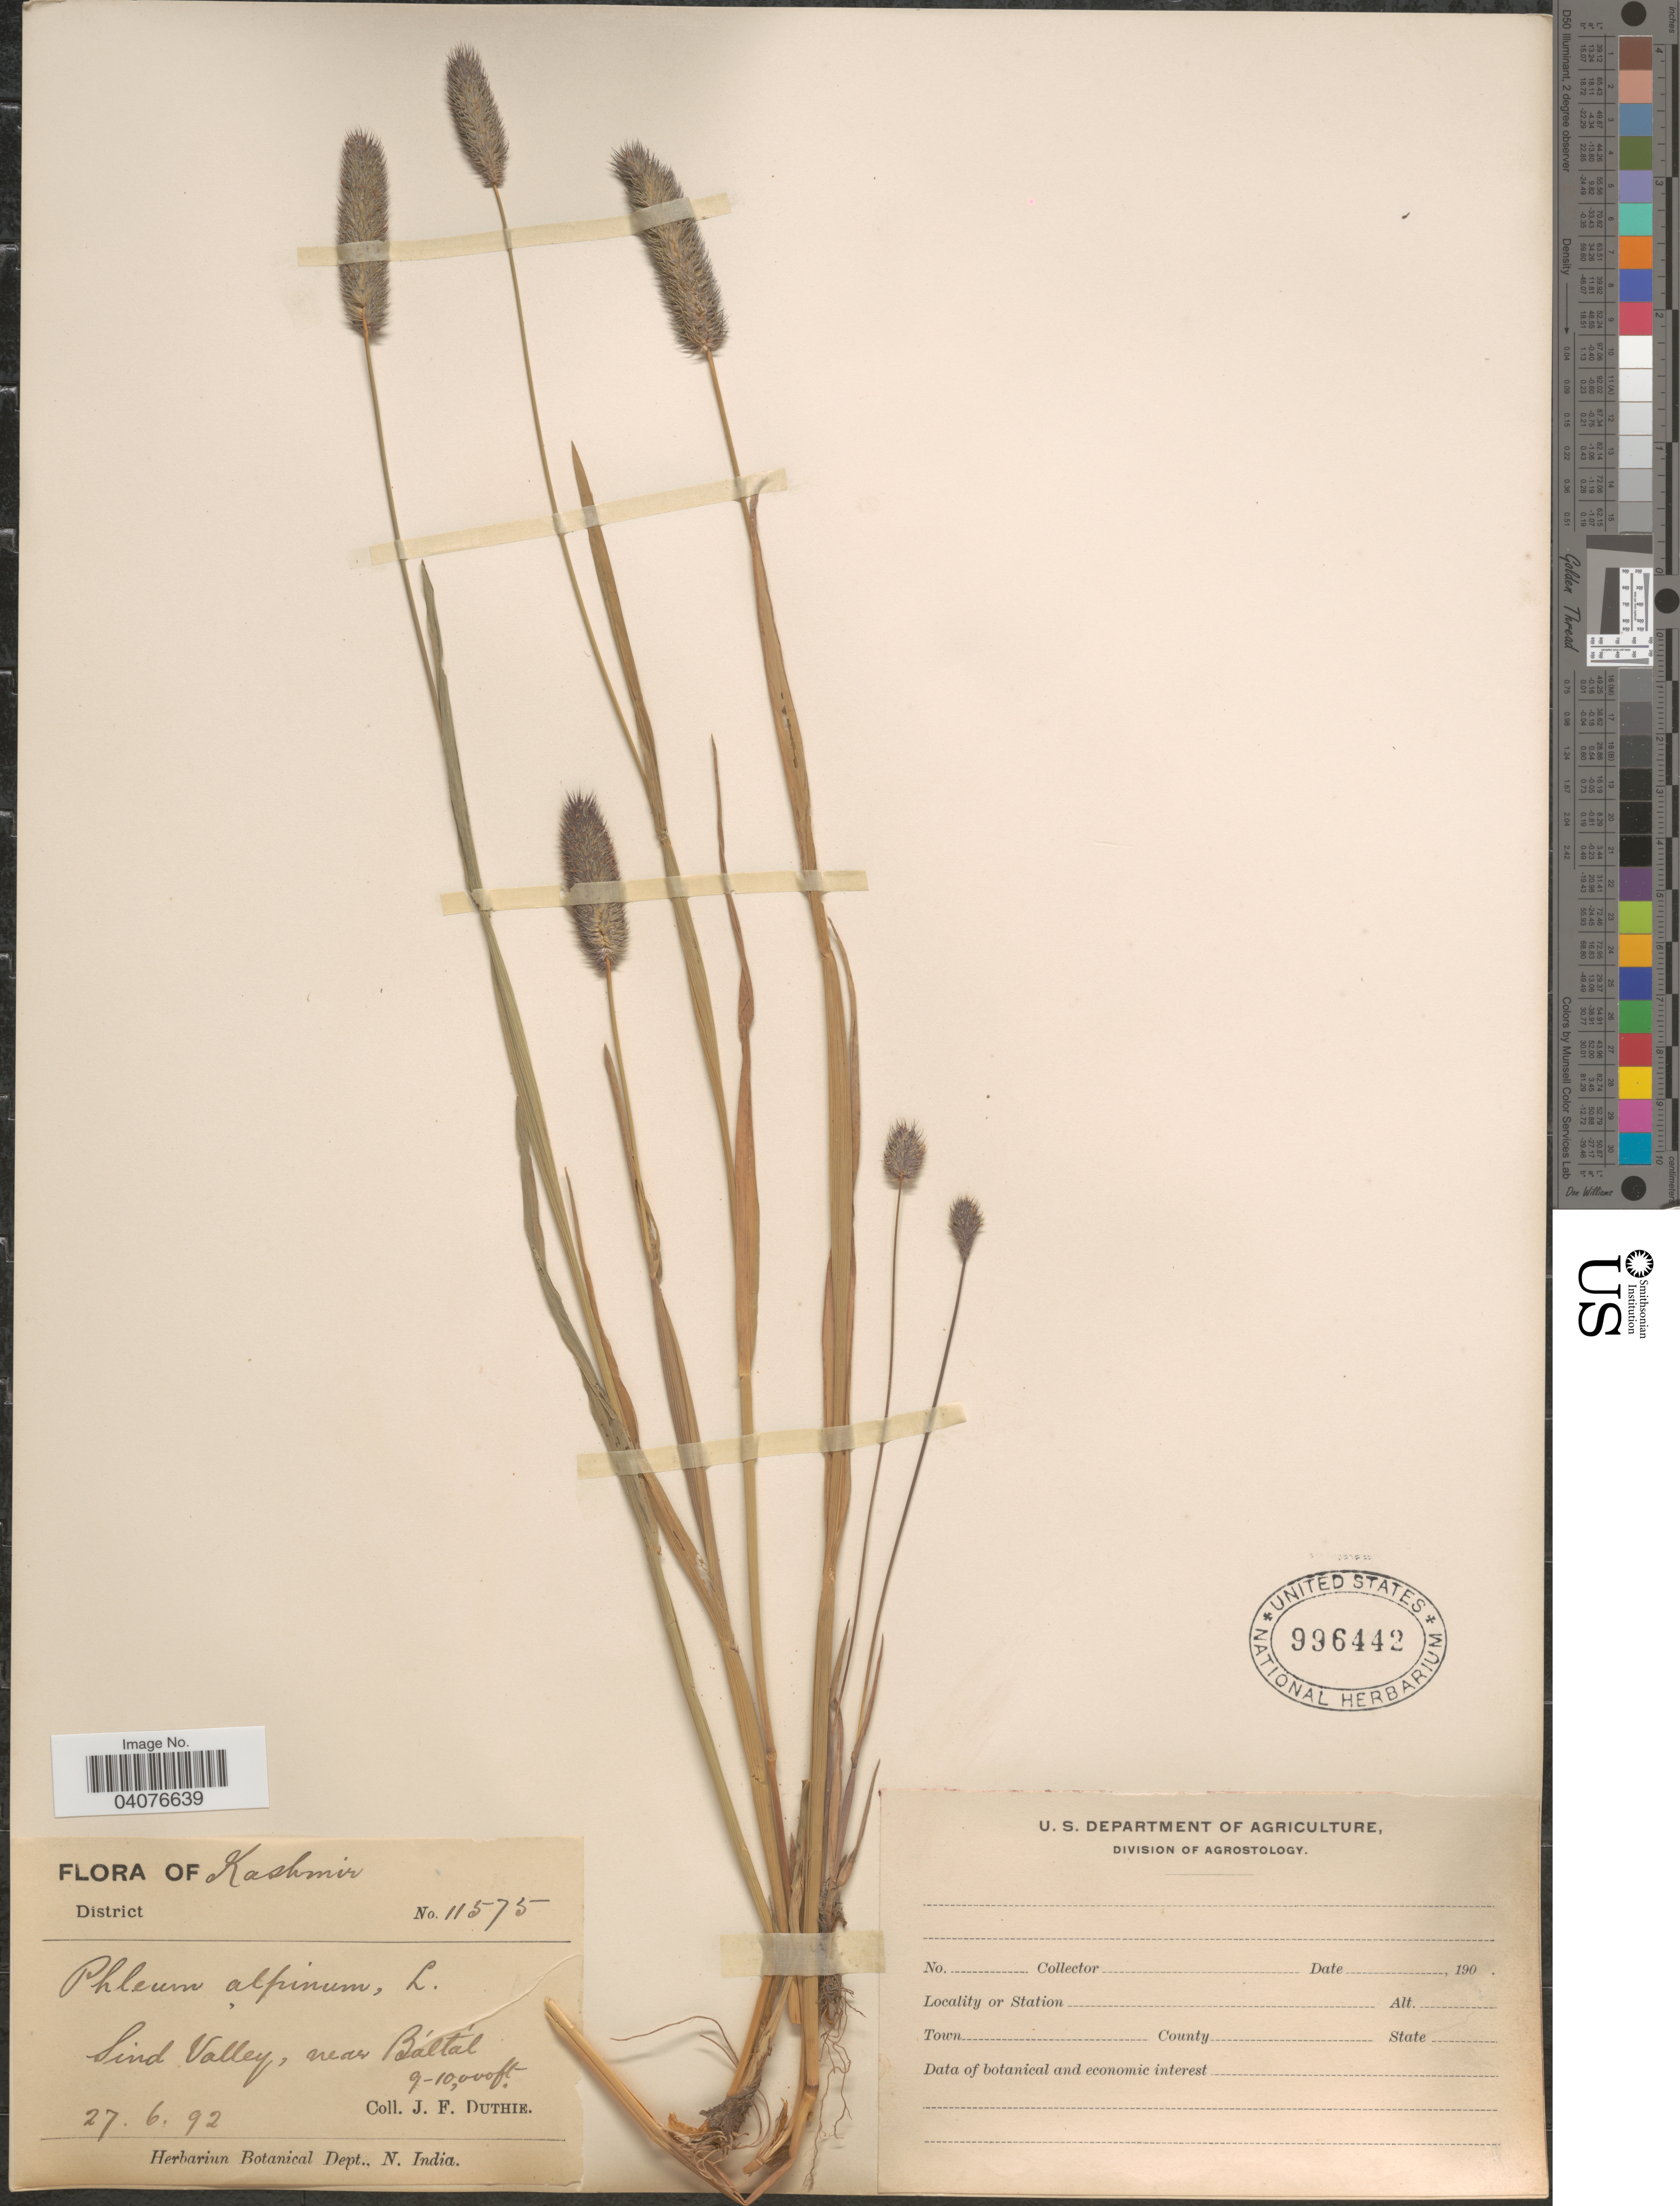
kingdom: Plantae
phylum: Tracheophyta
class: Liliopsida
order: Poales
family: Poaceae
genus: Phleum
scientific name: Phleum alpinum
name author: L.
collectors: J. F. Duthie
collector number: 11575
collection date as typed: Transcribed d/m/y: 27/6/92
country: India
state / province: Jammu and Kashmir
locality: Kashmir. Sind Valley, near Báltál.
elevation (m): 2743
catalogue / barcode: US 996442